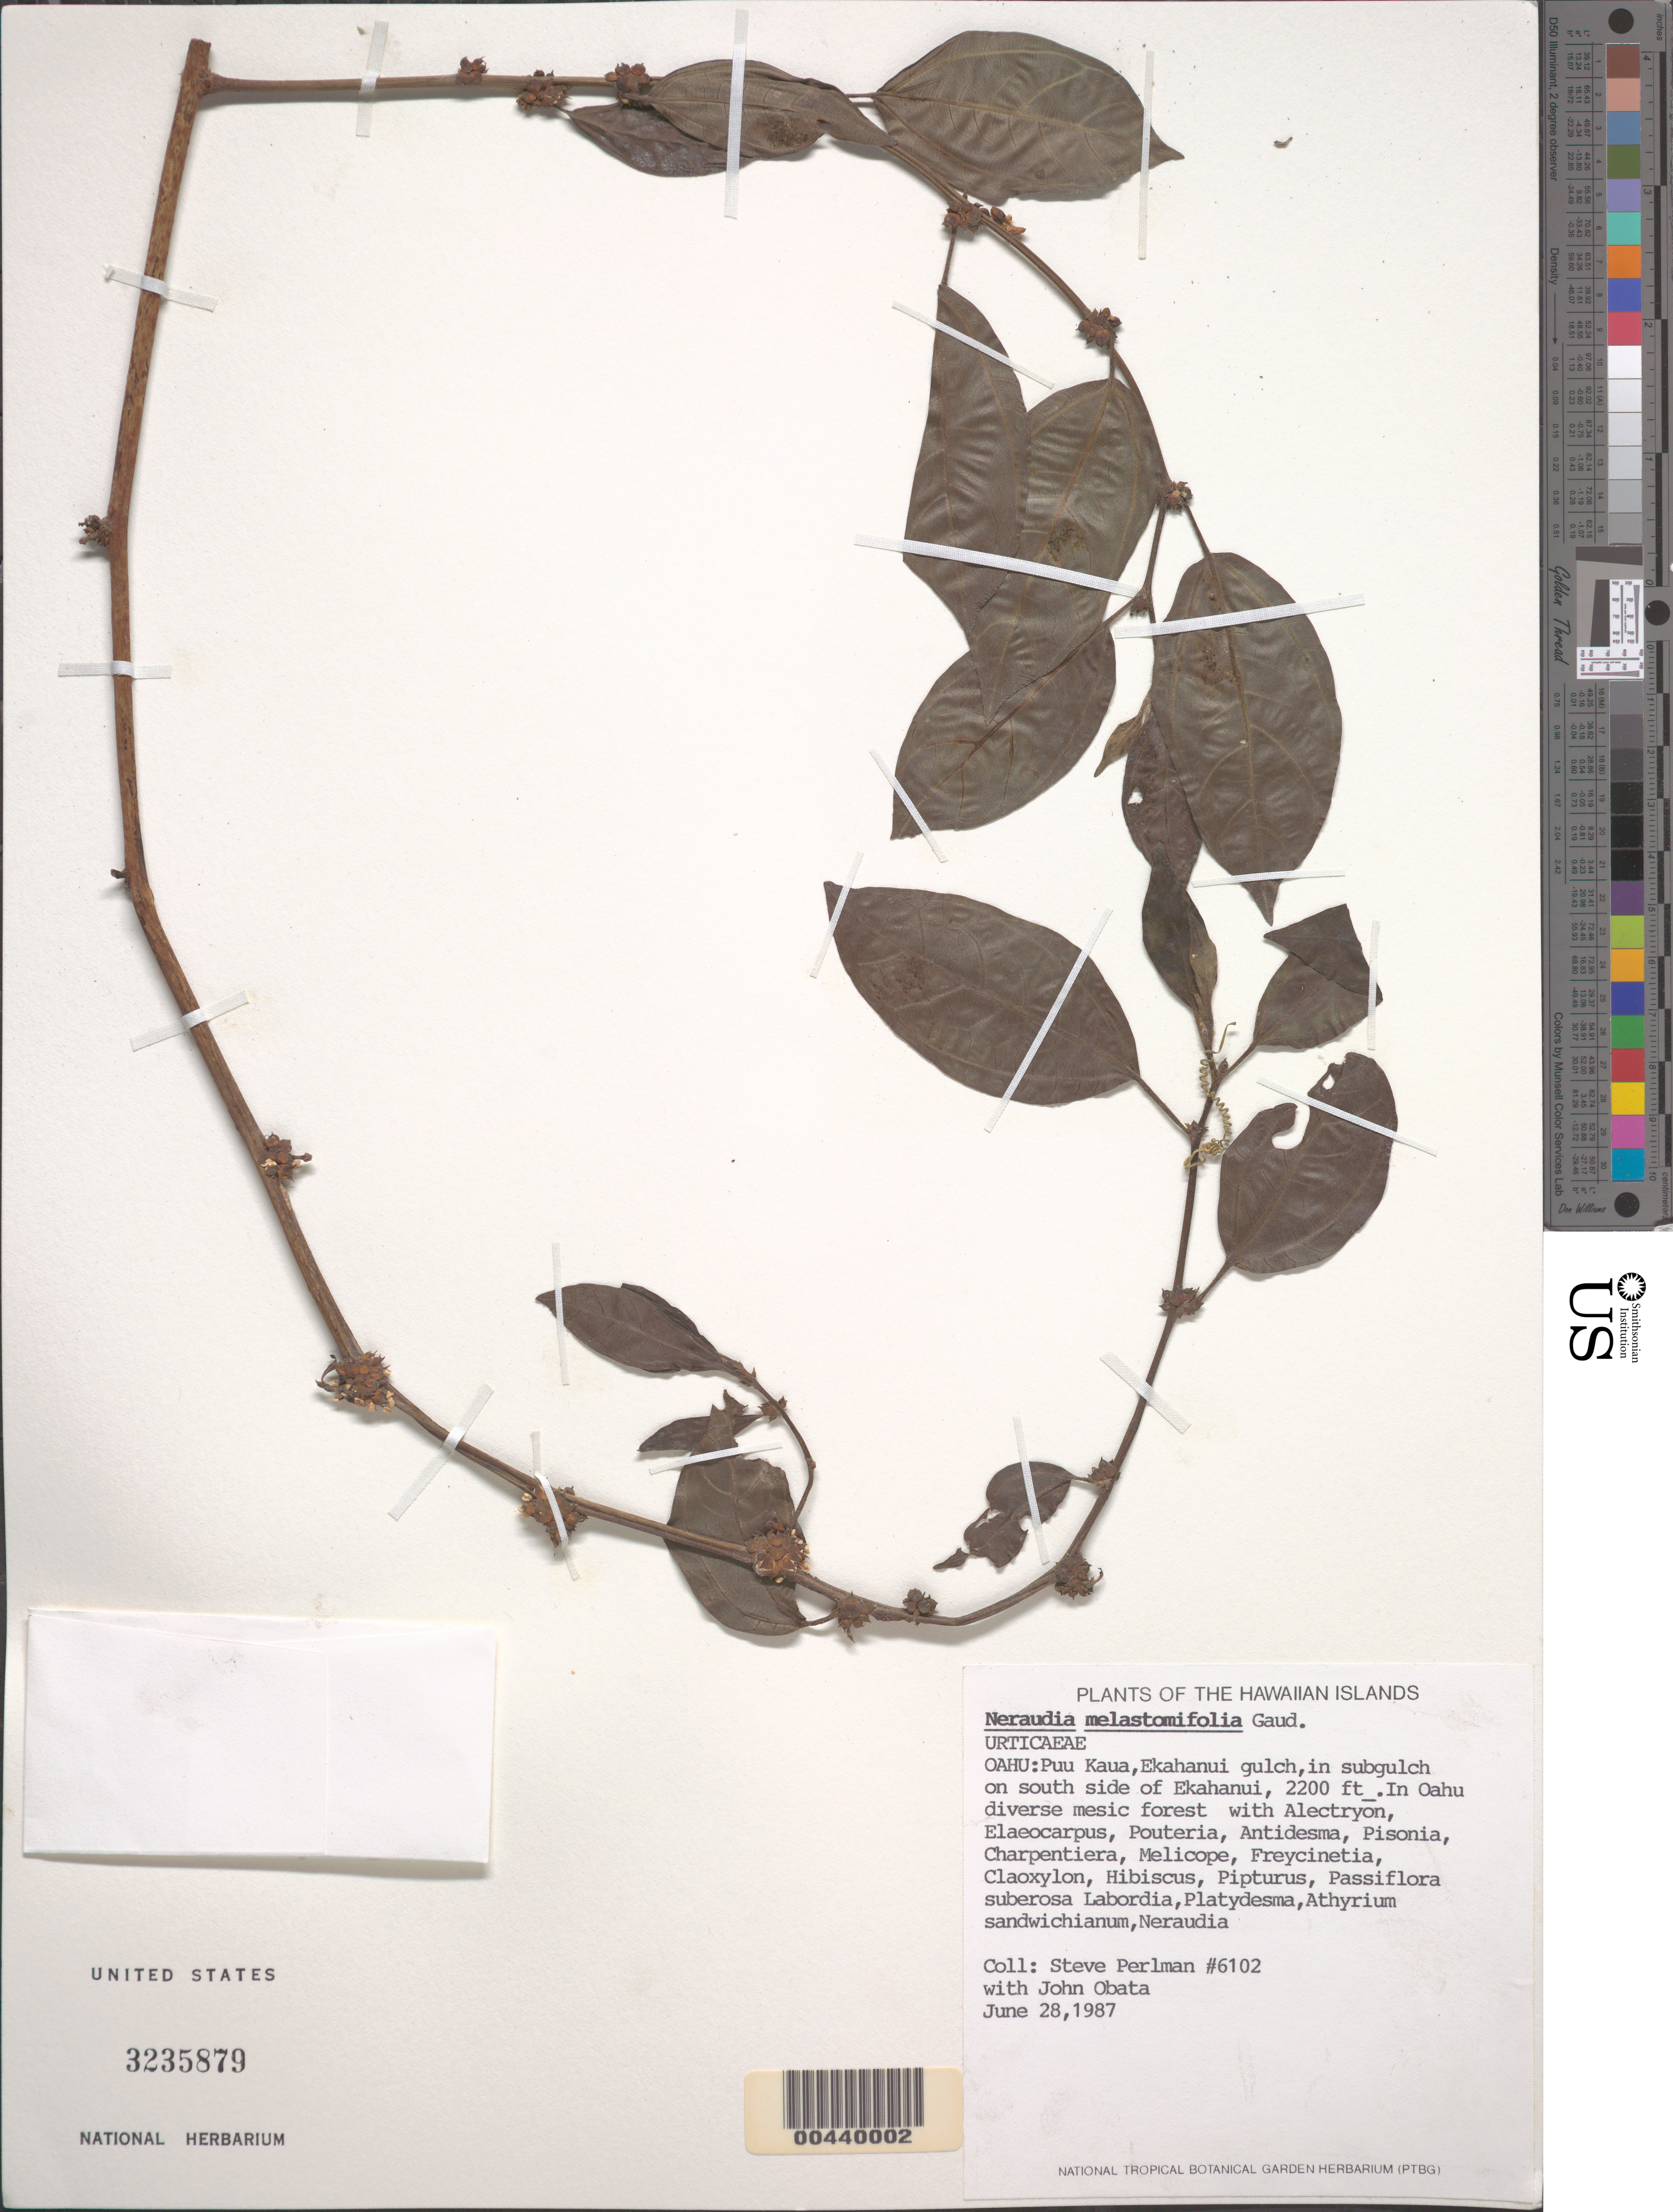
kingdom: Plantae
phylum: Tracheophyta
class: Magnoliopsida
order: Rosales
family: Urticaceae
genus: Neraudia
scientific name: Neraudia melastomifolia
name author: Gaudich.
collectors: S. P. Perlman & J. Obata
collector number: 6102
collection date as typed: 28 Jun 1987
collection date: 1987-06-28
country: United States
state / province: Hawaii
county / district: Honolulu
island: Oahu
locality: Puu Kaua, Ekahanui gulch, in subgulch on S side of Ekahanui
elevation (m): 671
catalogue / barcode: US 3235879